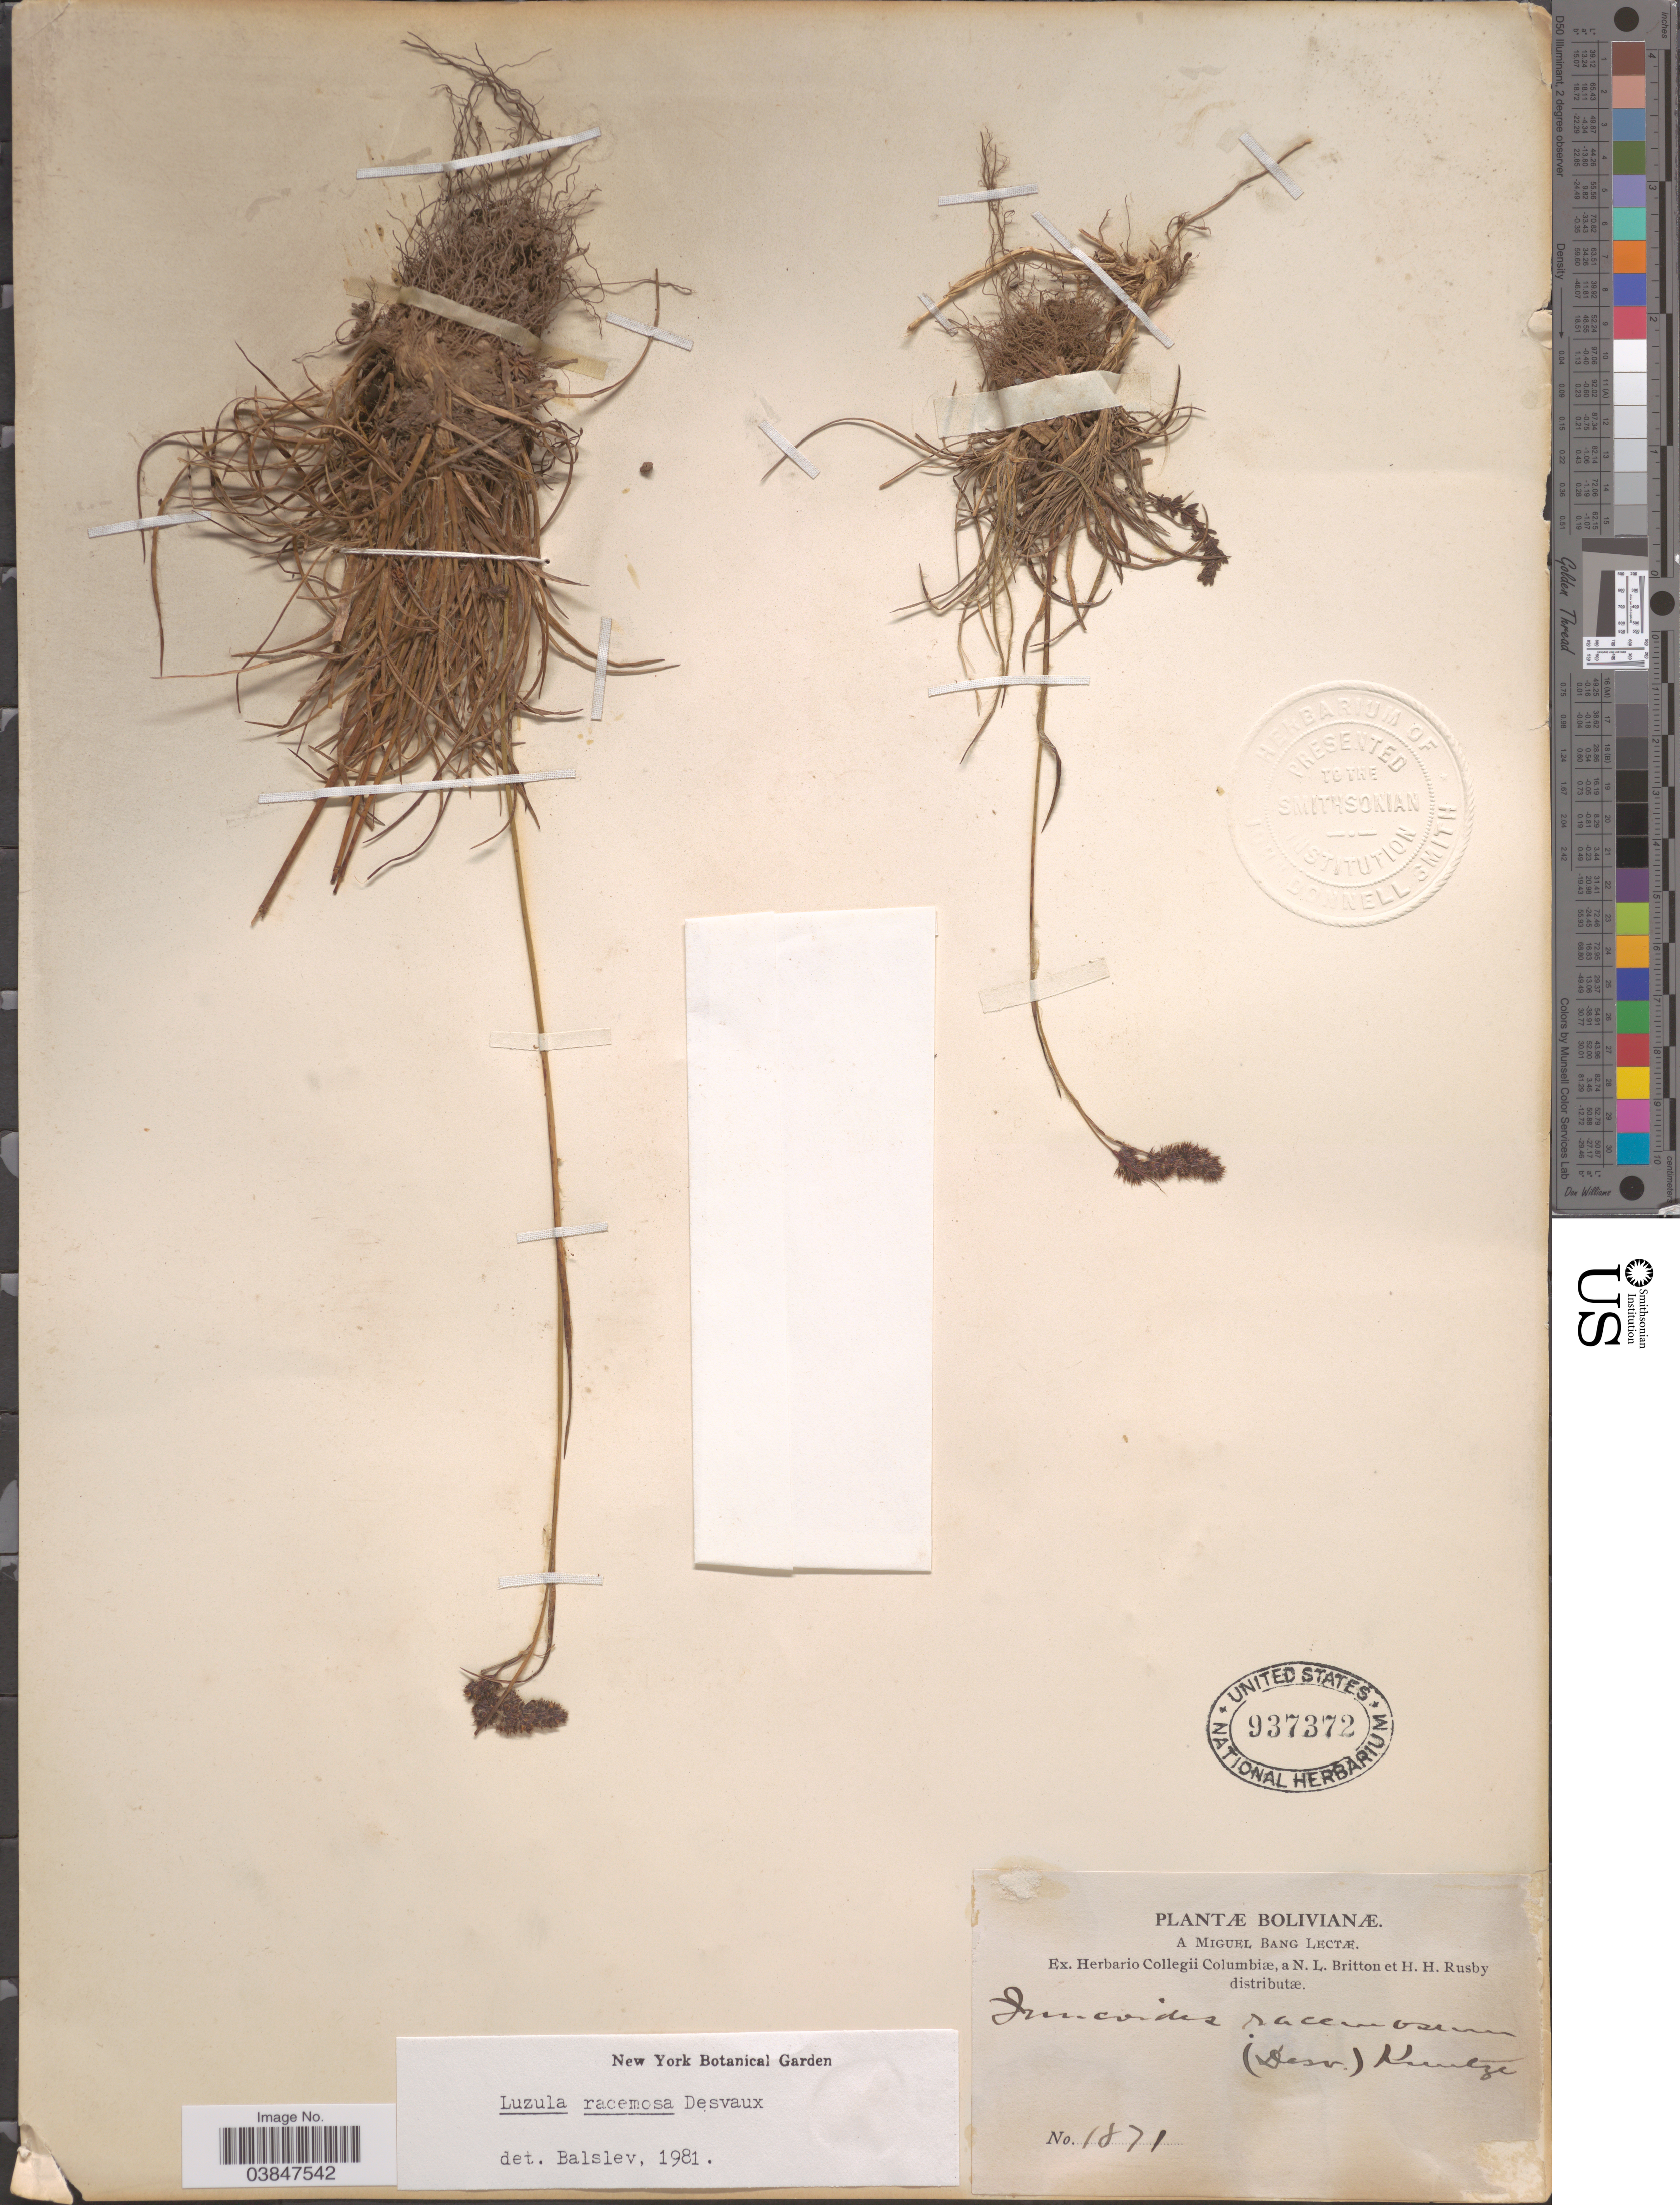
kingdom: Plantae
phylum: Tracheophyta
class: Liliopsida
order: Poales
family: Juncaceae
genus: Luzula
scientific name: Luzula racemosa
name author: Desv.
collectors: M. Bang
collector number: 1871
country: Bolivia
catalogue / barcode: US 937372